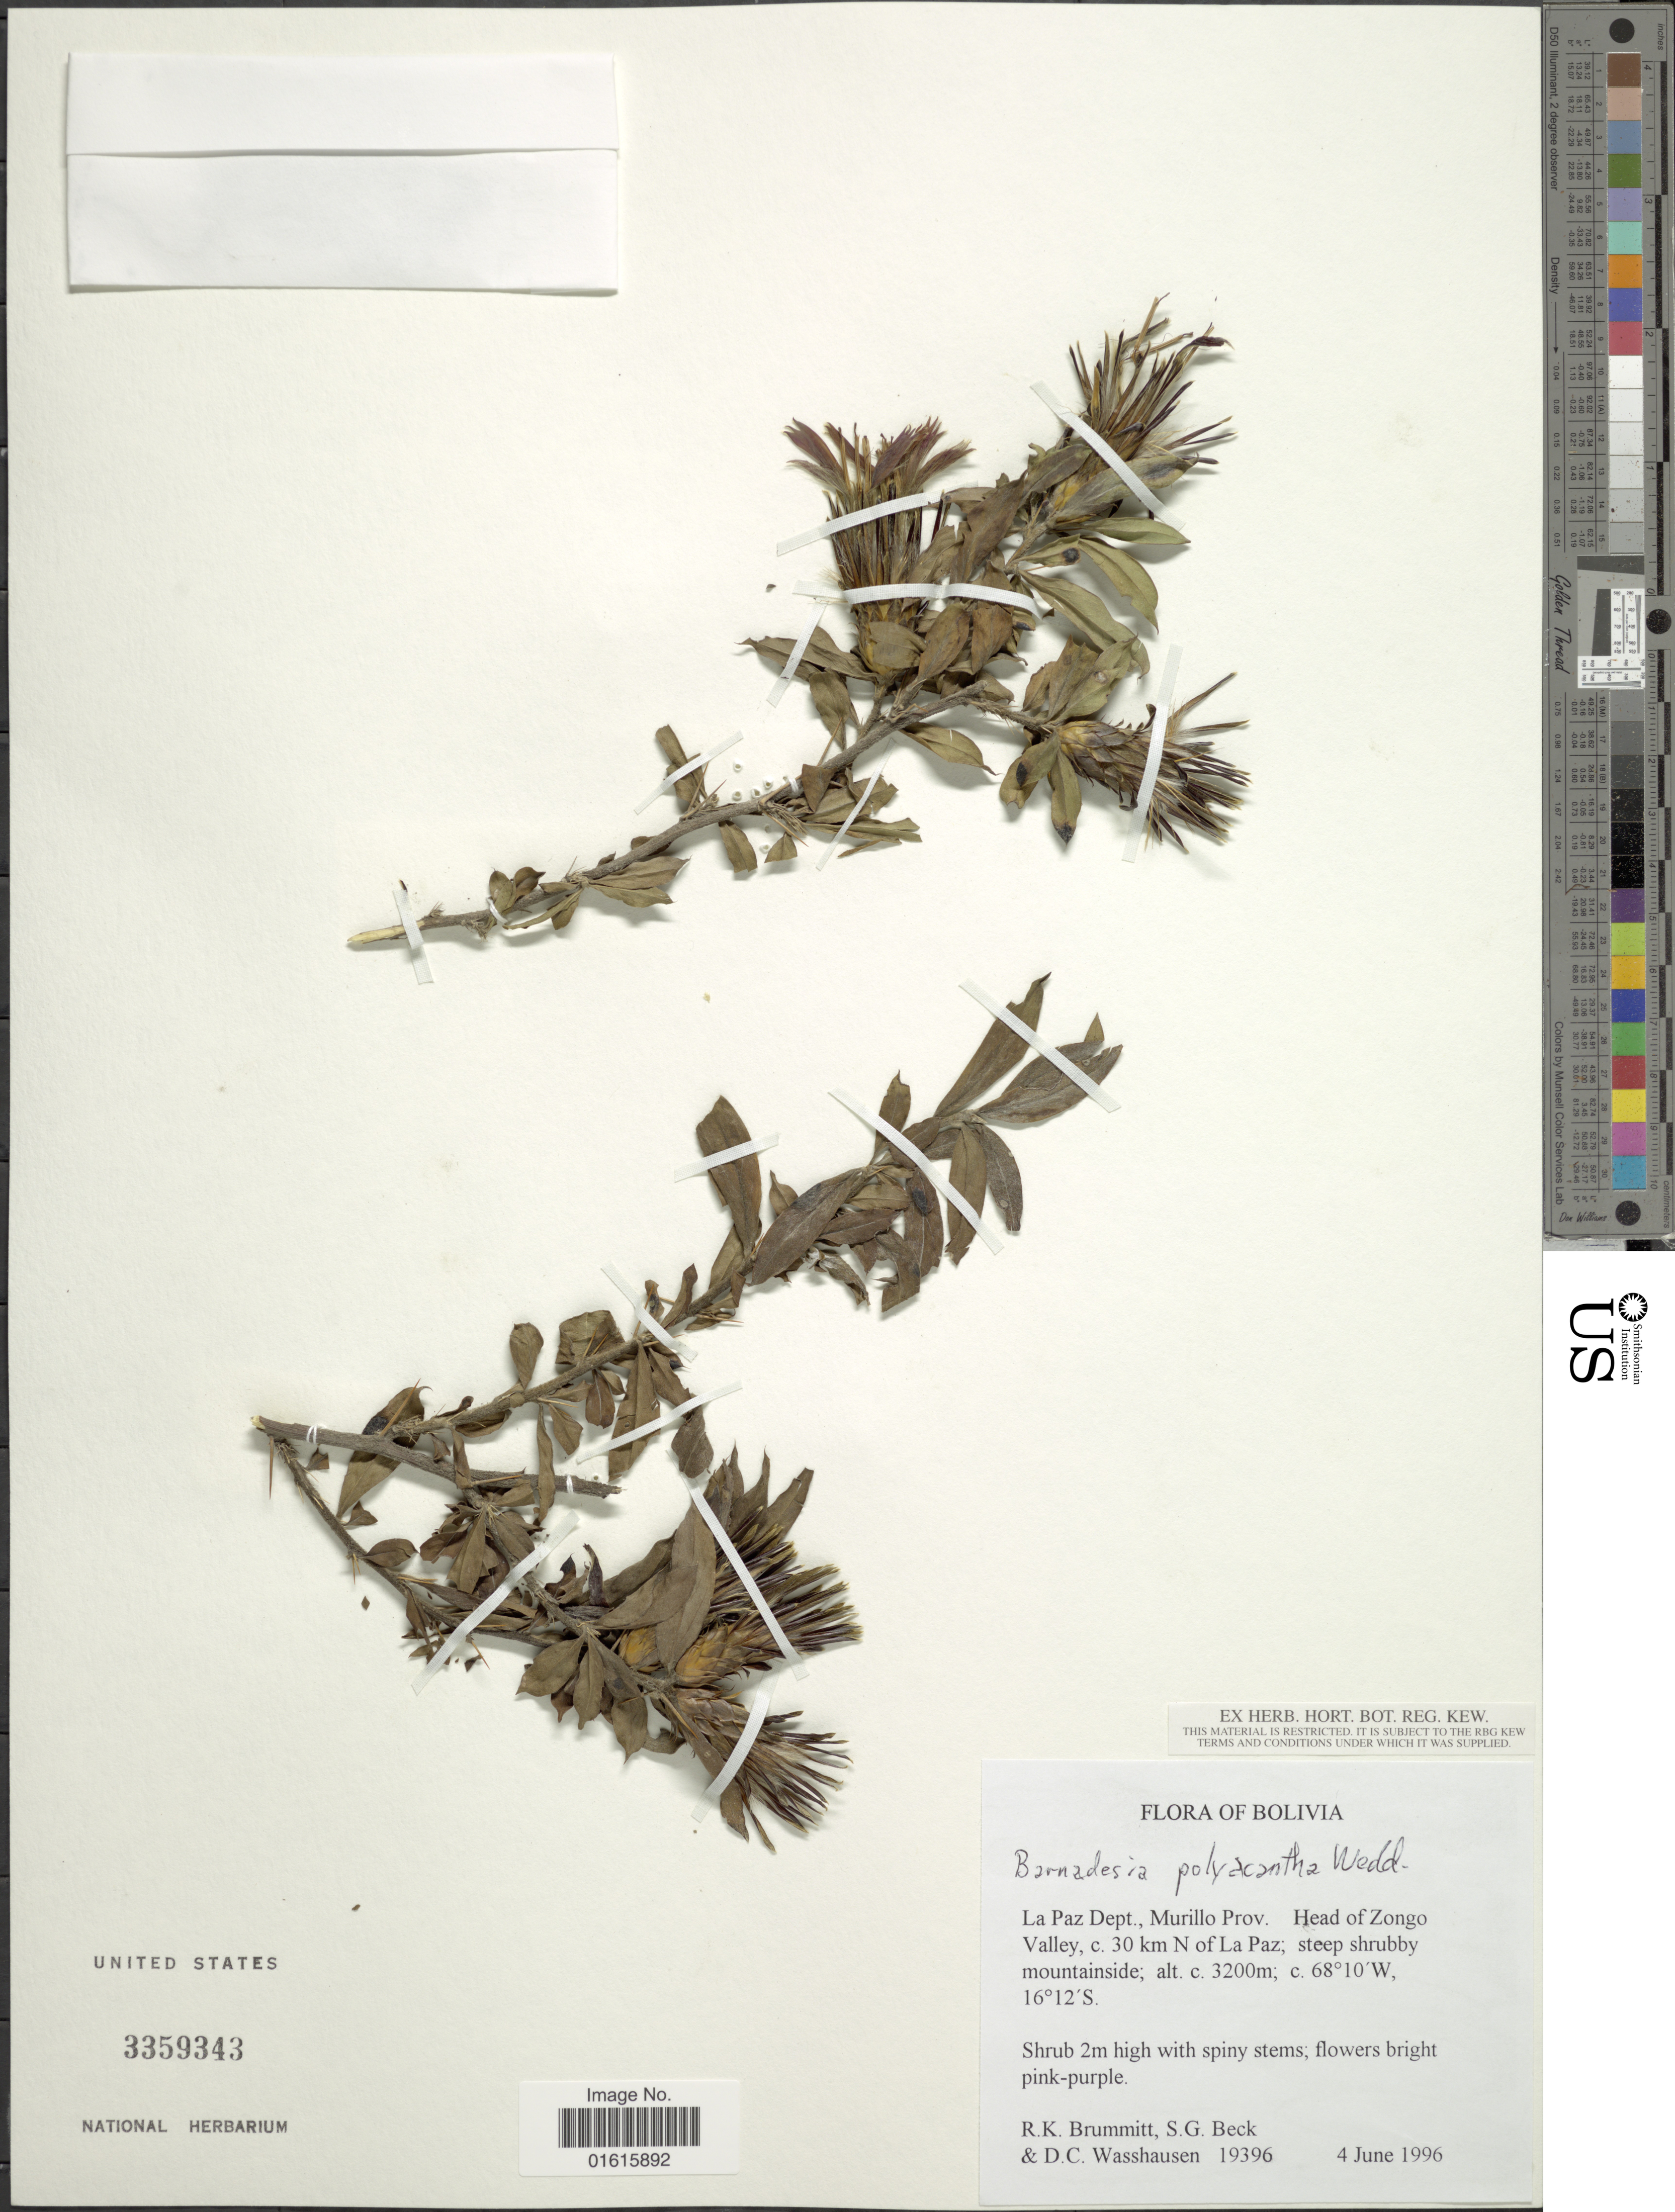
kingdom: Plantae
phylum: Tracheophyta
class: Magnoliopsida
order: Asterales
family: Asteraceae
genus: Barnadesia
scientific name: Barnadesia polyacantha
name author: Wedd.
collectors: R. K. Brummitt, S. G. Beck & D. C. Wasshausen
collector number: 19696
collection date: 1996-06-04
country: Bolivia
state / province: La Paz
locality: Murillo Prov. Head of Zongo Valley c. 30 km N of La Paz; steep shrubby mountainside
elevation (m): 3200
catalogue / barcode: US 3359343